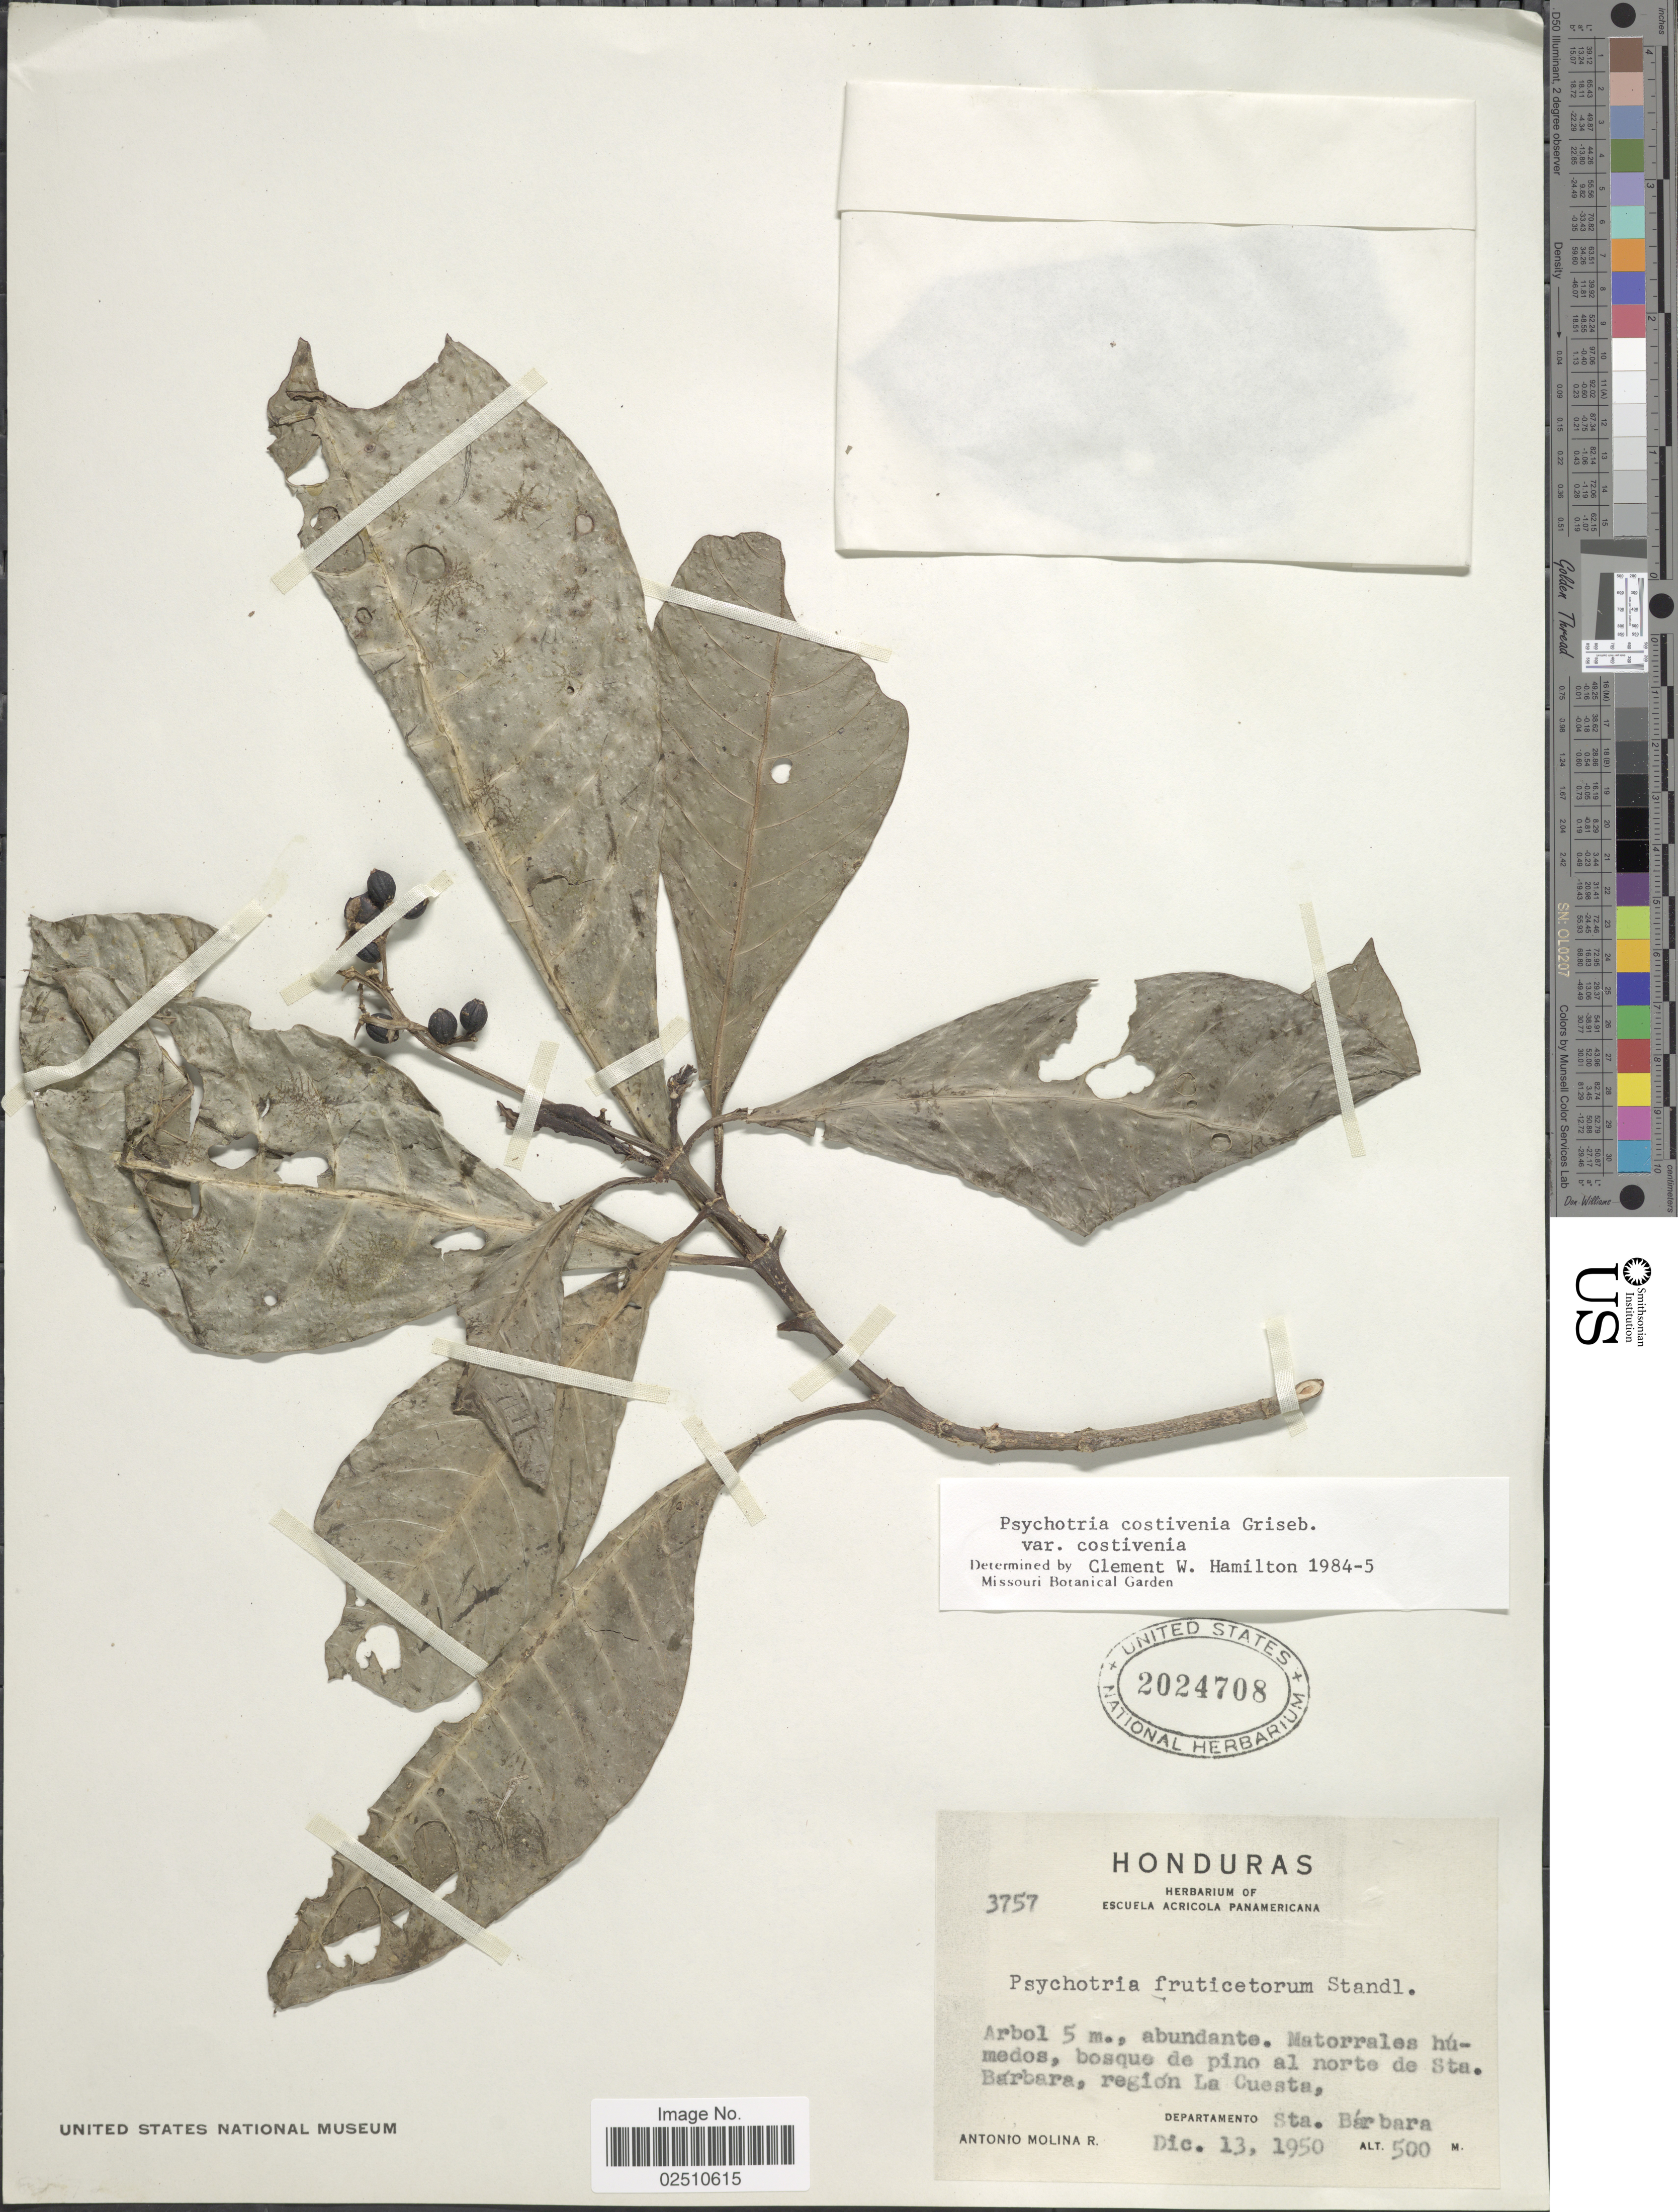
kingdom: Plantae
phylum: Tracheophyta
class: Magnoliopsida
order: Gentianales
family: Rubiaceae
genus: Psychotria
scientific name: Psychotria costivenia var. costivenia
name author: Griseb.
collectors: A. Molina R.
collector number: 3757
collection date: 1950-12-13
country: Honduras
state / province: Santa Bárbara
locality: Al norte de Sta. Barbara, region La Cuesta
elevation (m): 500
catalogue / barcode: US 2024708